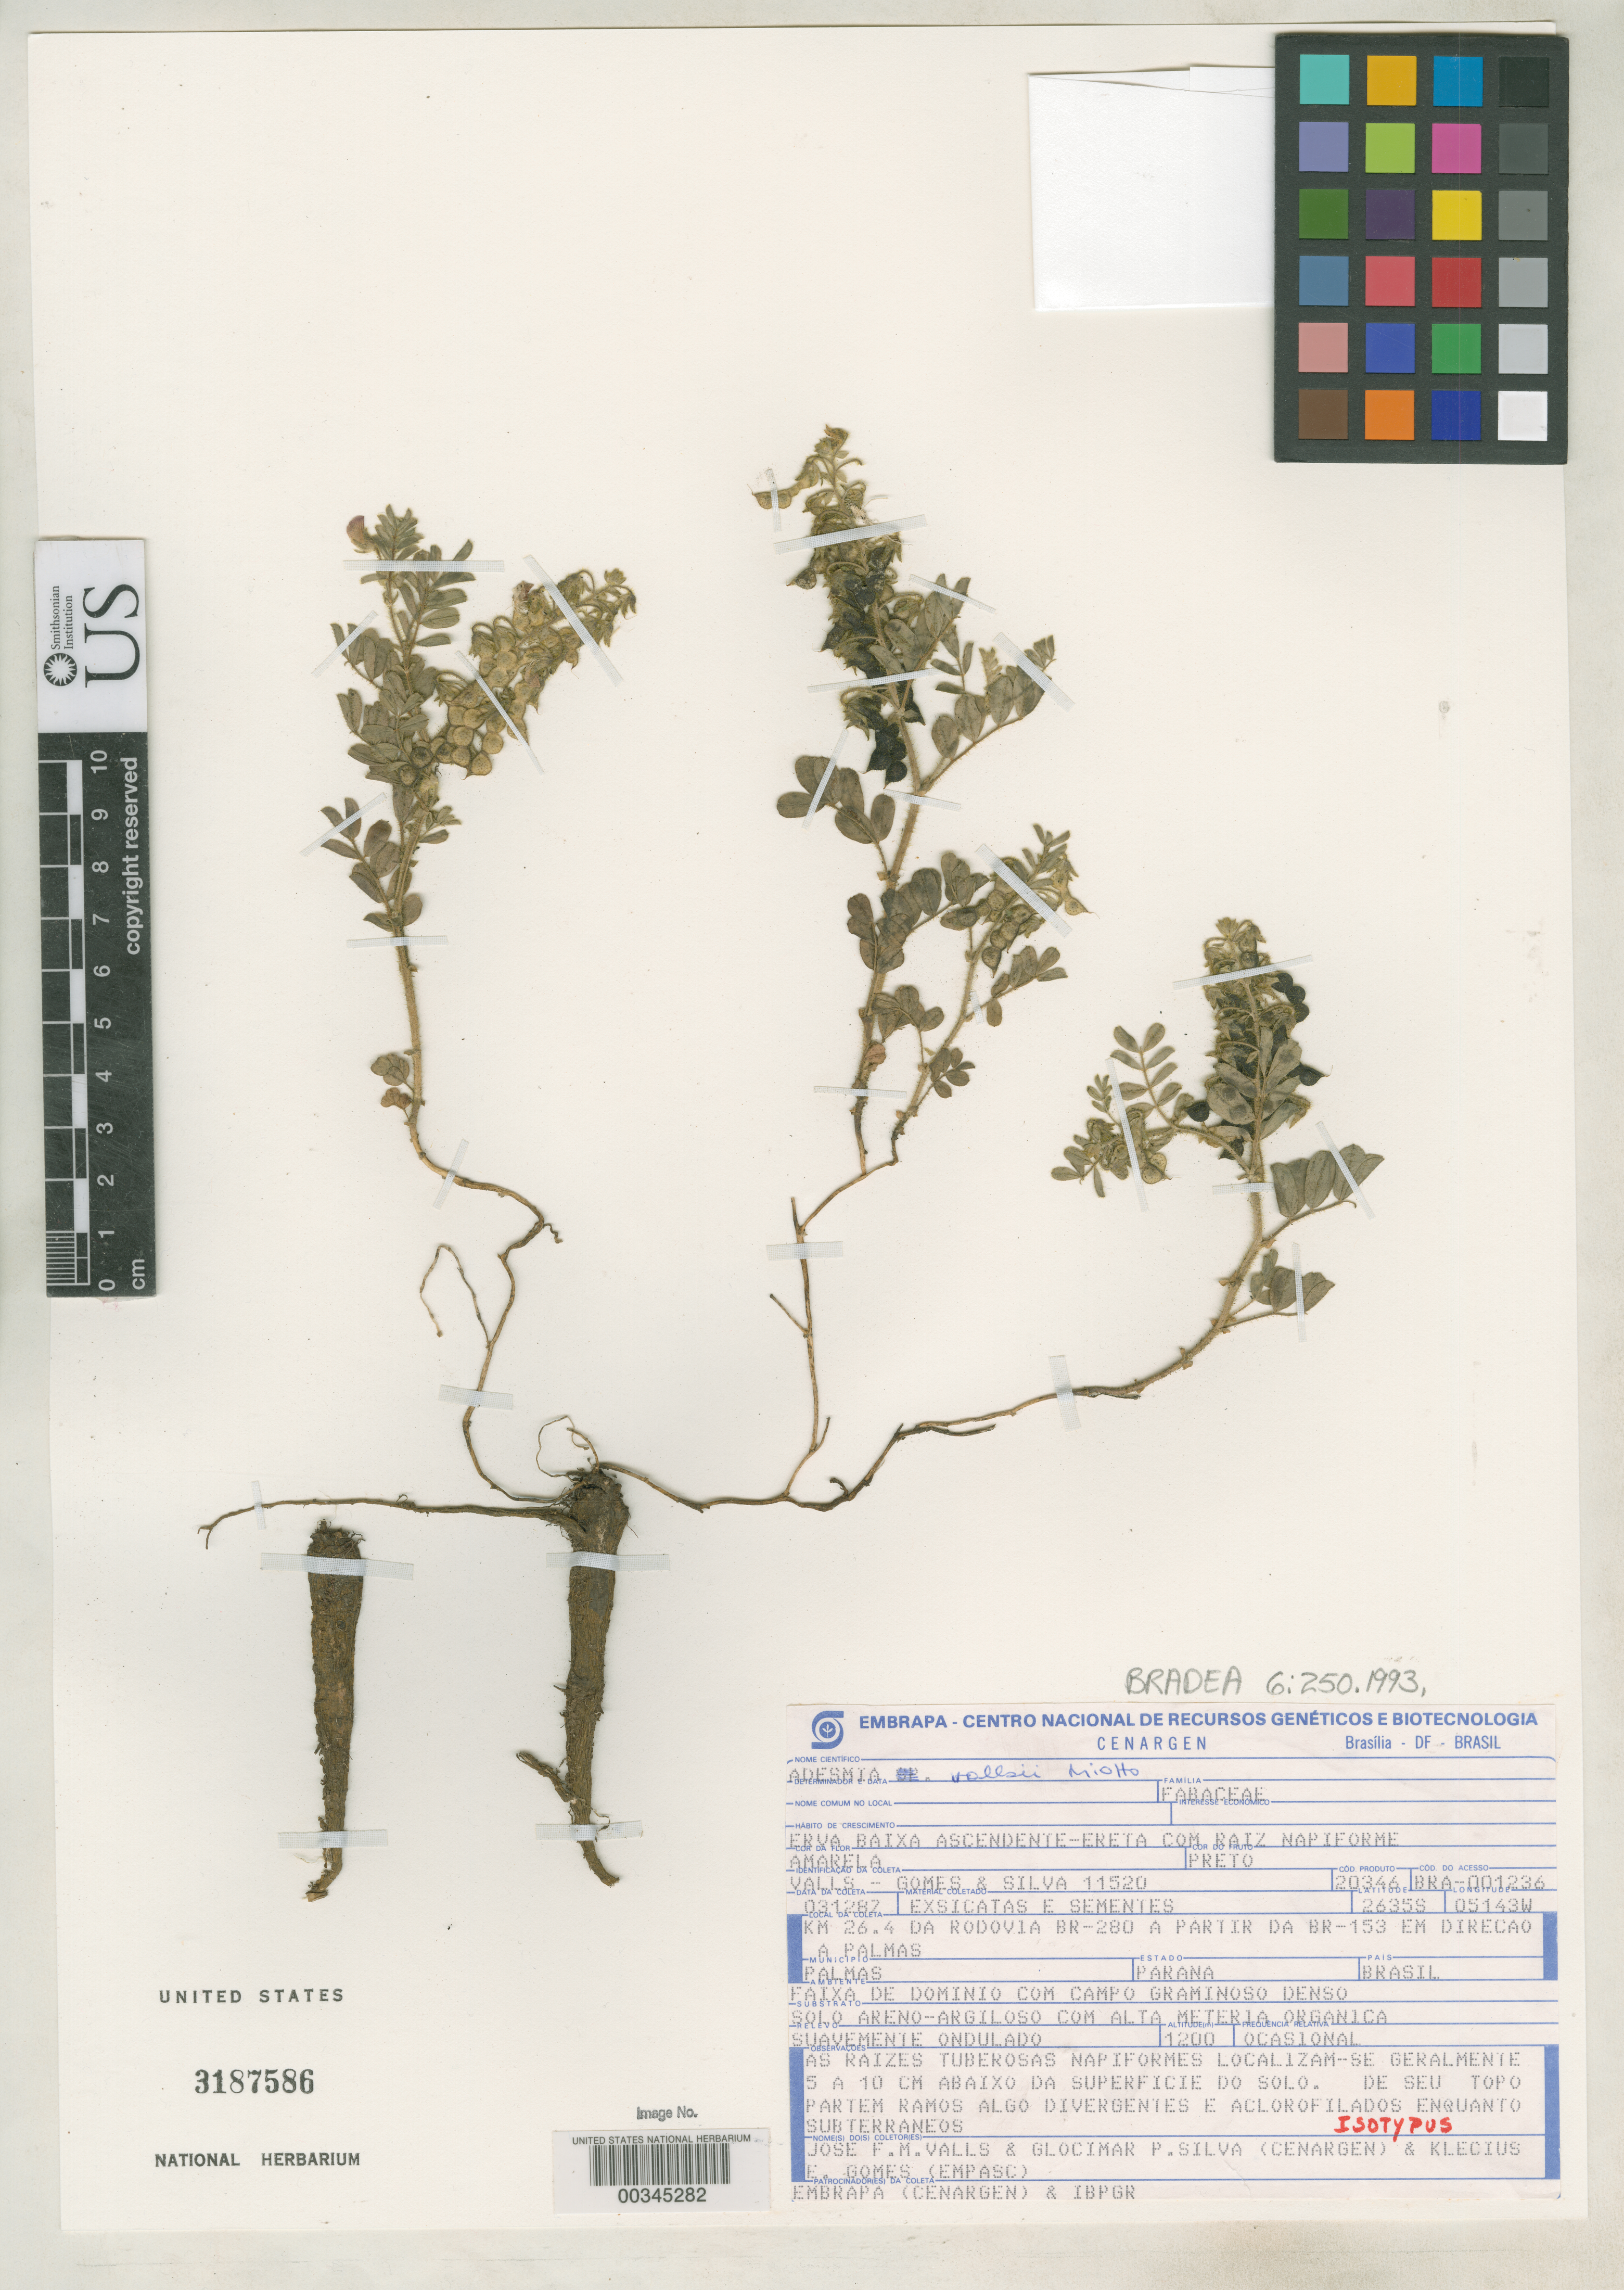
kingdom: Plantae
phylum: Tracheophyta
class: Magnoliopsida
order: Fabales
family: Fabaceae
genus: Adesmia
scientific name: Adesmia vallsii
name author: Miotto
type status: Isotype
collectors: J. F. M. Valls, G. Silva & K. E. Gomes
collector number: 11520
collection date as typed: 03 Mar 1982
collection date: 1982-03-03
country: Brazil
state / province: Paraná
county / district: Palmas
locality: Km 26.4 da Rodovia BR-280 a partir da BR-153 em direcao a Palmas.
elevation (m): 1200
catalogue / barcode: US 3187586